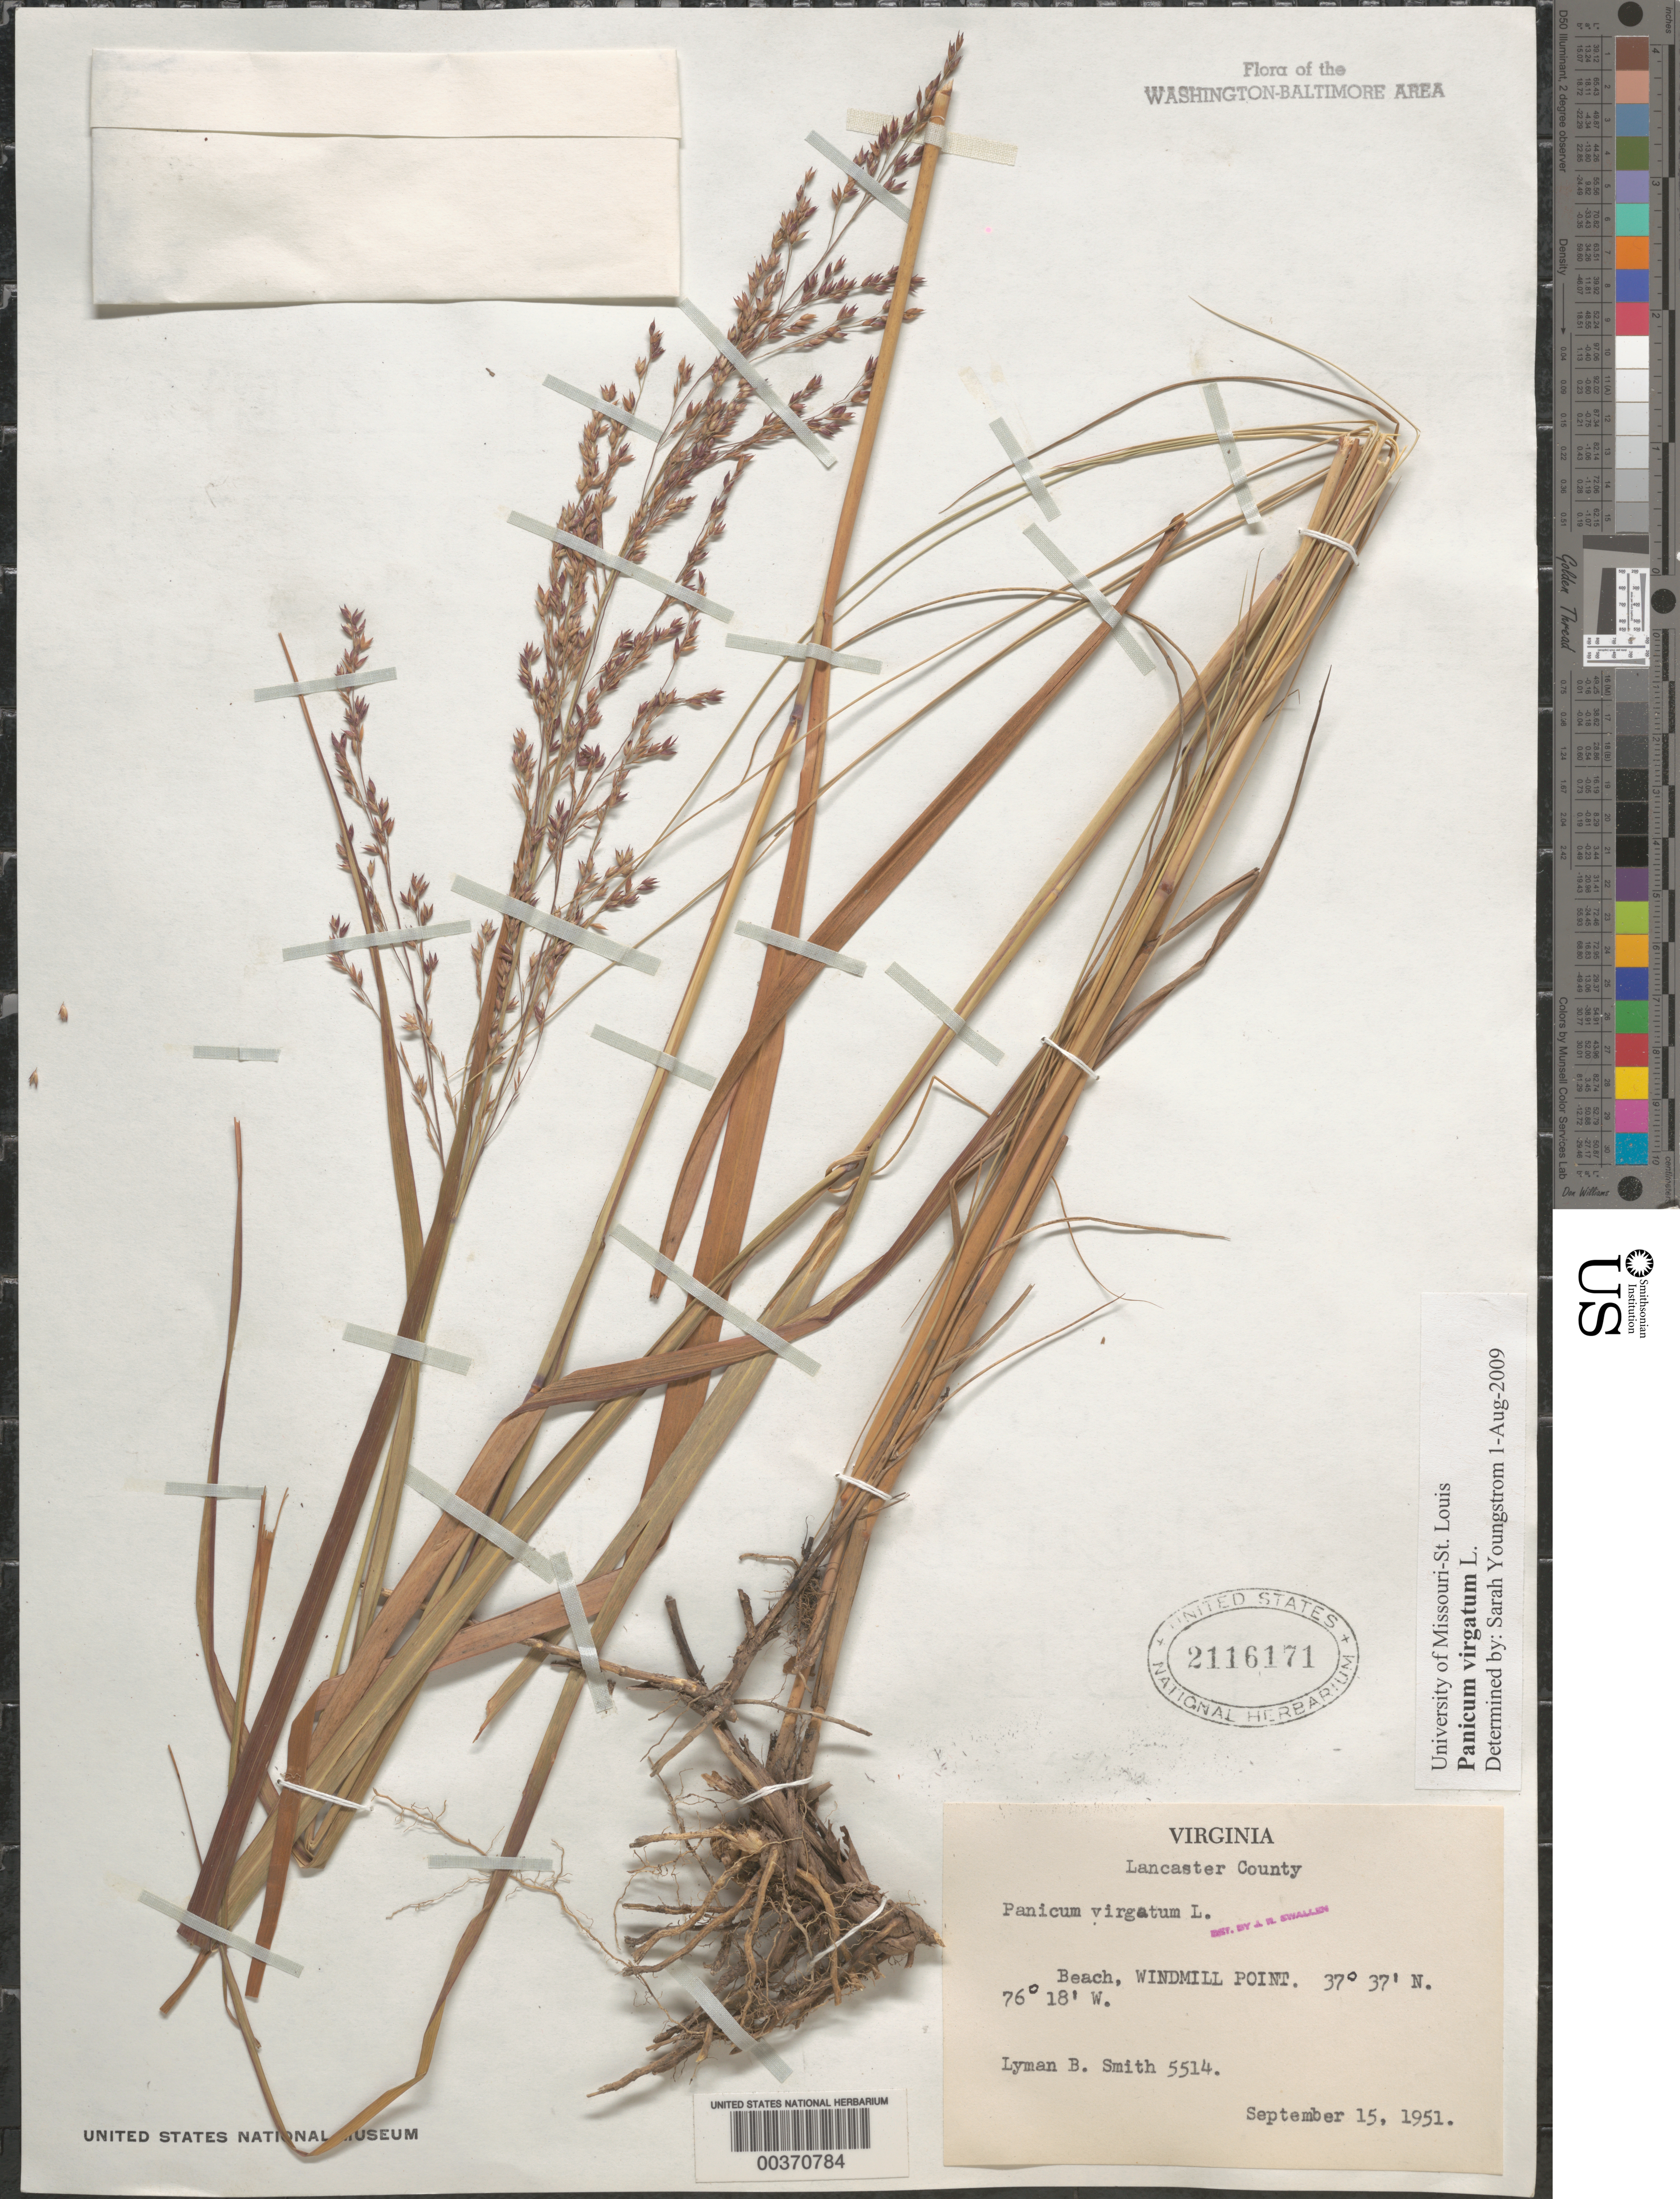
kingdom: Plantae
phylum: Tracheophyta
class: Liliopsida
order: Poales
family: Poaceae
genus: Panicum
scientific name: Panicum virgatum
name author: L.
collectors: L. Smith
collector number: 5514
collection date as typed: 15 Sep 1951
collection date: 1951-09-15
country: United States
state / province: Virginia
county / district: Lancaster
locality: Windmill Point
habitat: Beach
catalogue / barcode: US 2116171